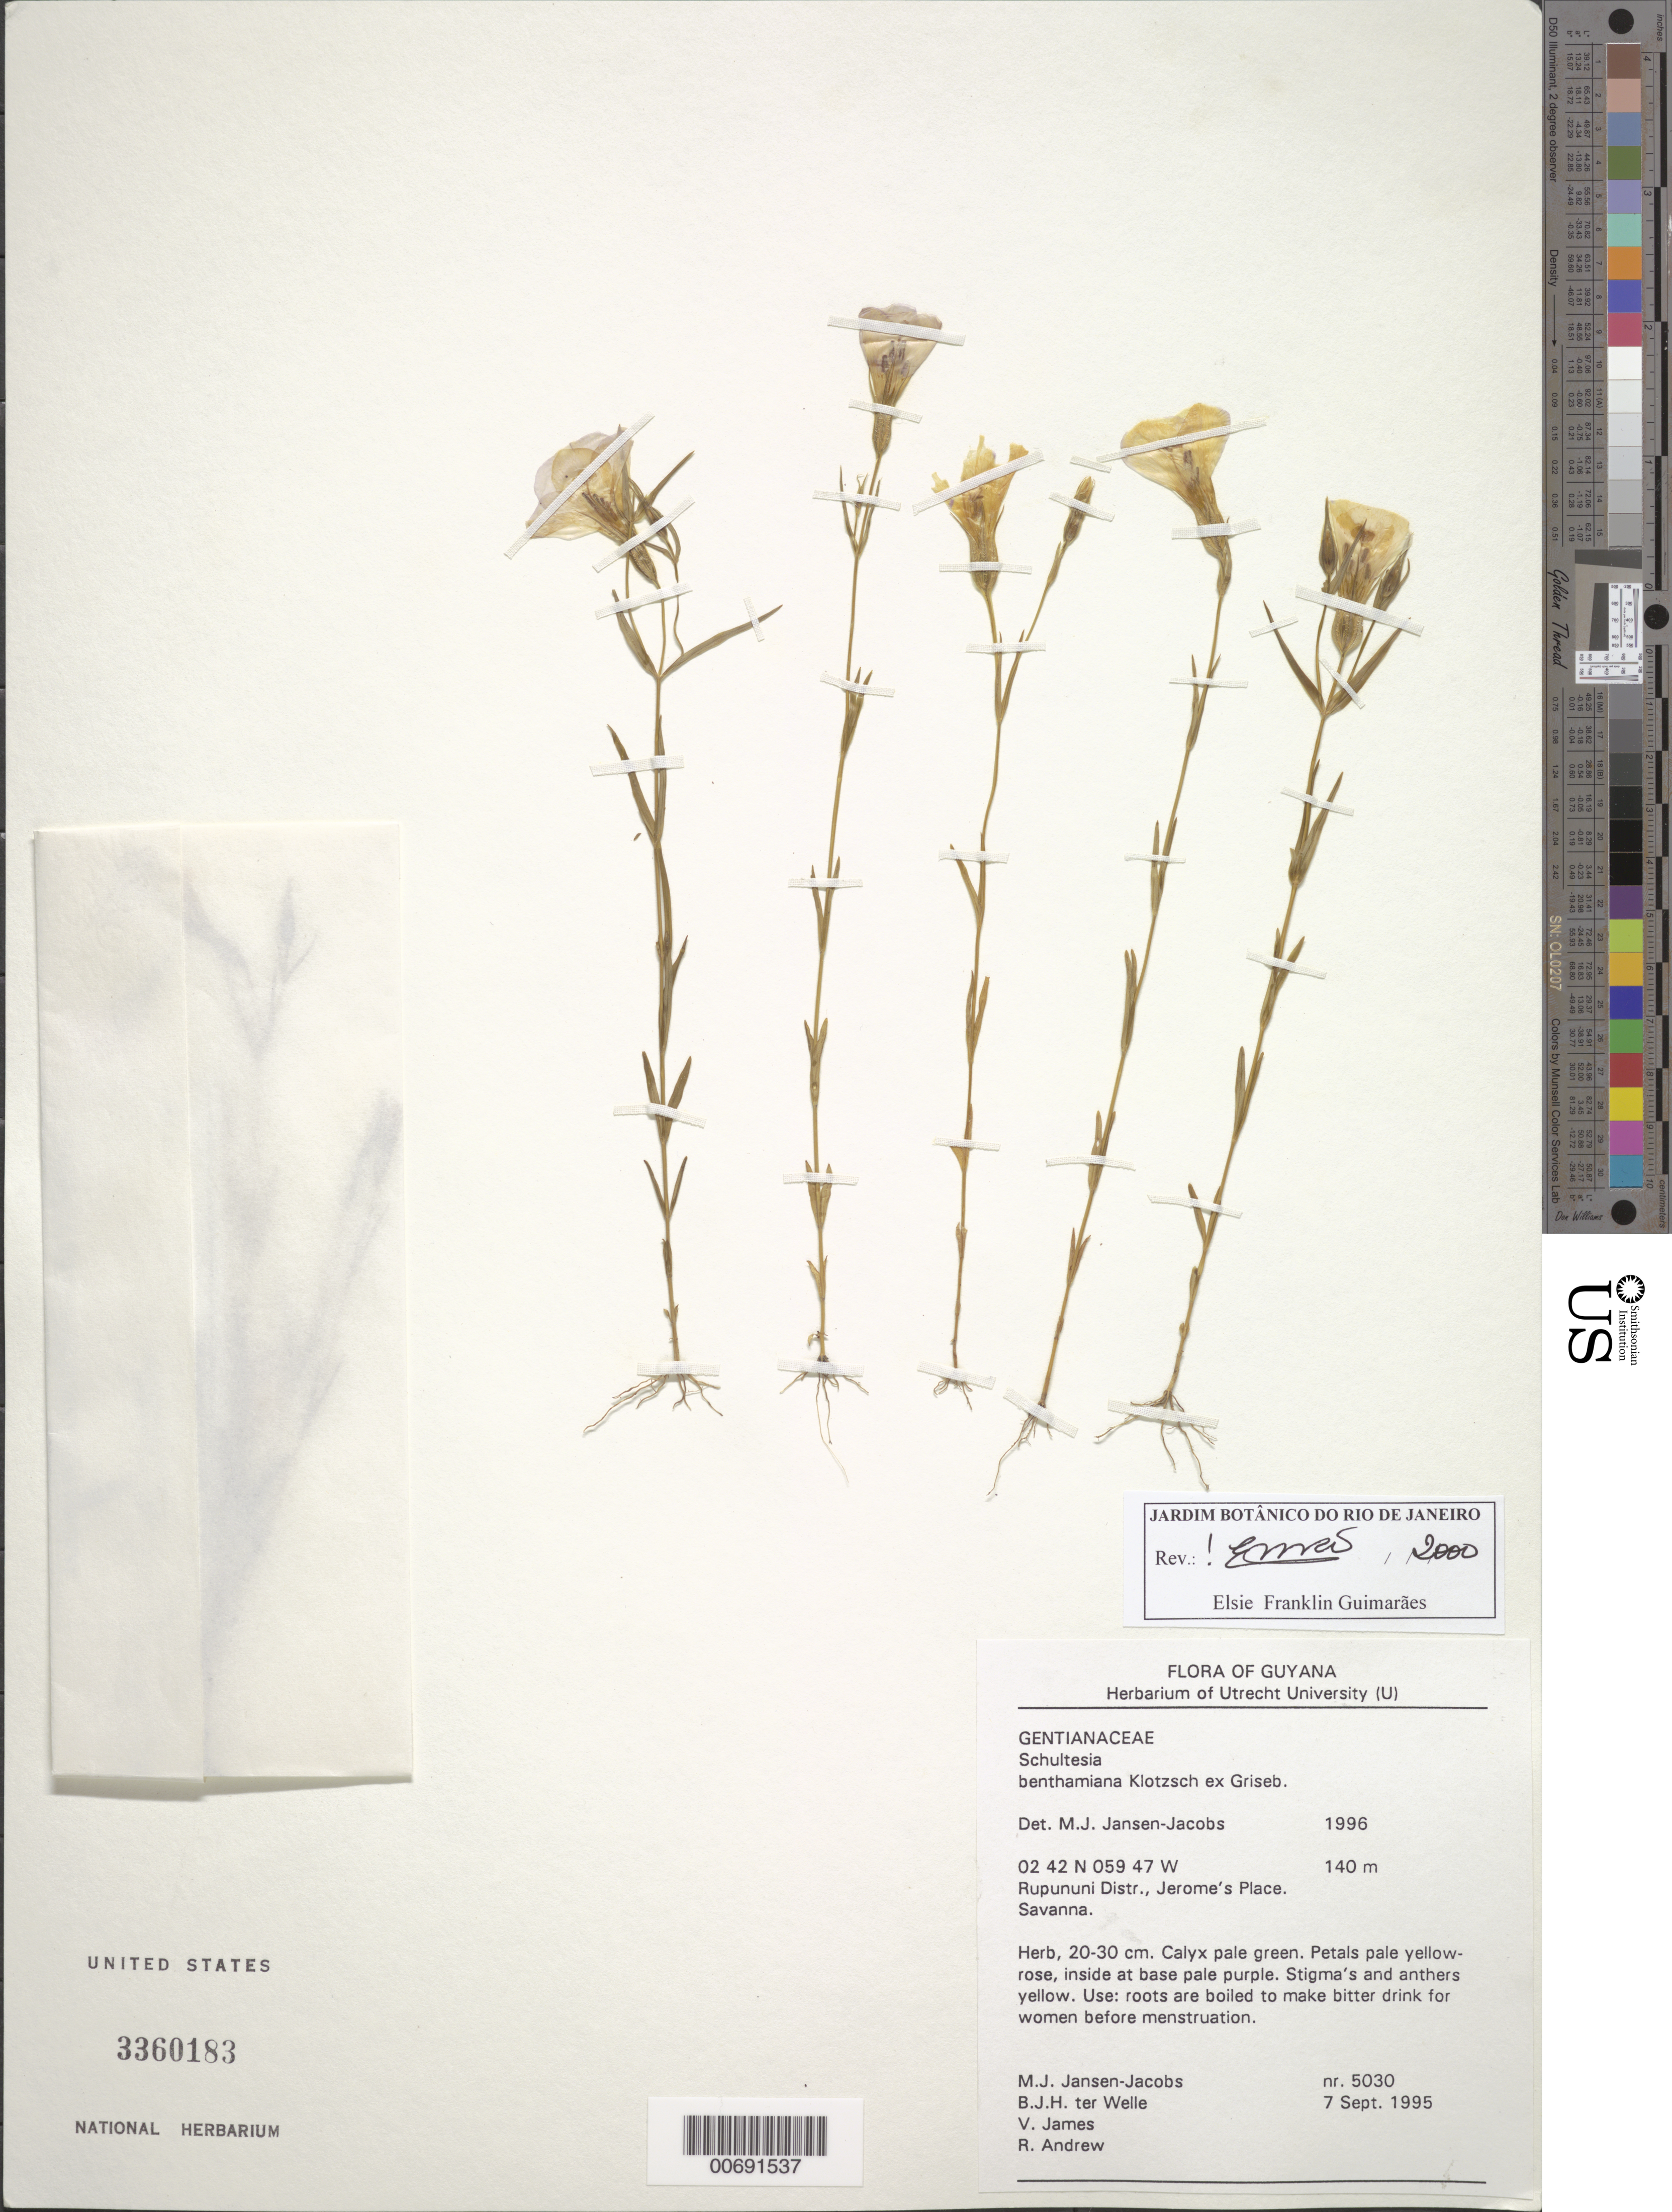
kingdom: Plantae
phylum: Tracheophyta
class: Magnoliopsida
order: Gentianales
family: Gentianaceae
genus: Schultesia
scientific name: Schultesia benthamiana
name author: Klotzsch ex Griseb.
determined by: Jansen-Jacobs, M. J., (U), Nationaal Herbarium Nederland, Utrecht University branch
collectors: M. J. Jansen-Jacobs, B. Welle, V. James & R. Andrew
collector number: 5030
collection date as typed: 7-Sep-95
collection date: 1995-09-07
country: Guyana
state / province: U. Takutu-U. Essequibo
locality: Jerome's Place, Talidku Mt., Rupununi Dist.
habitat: Savanna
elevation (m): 140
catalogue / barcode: US 3360183